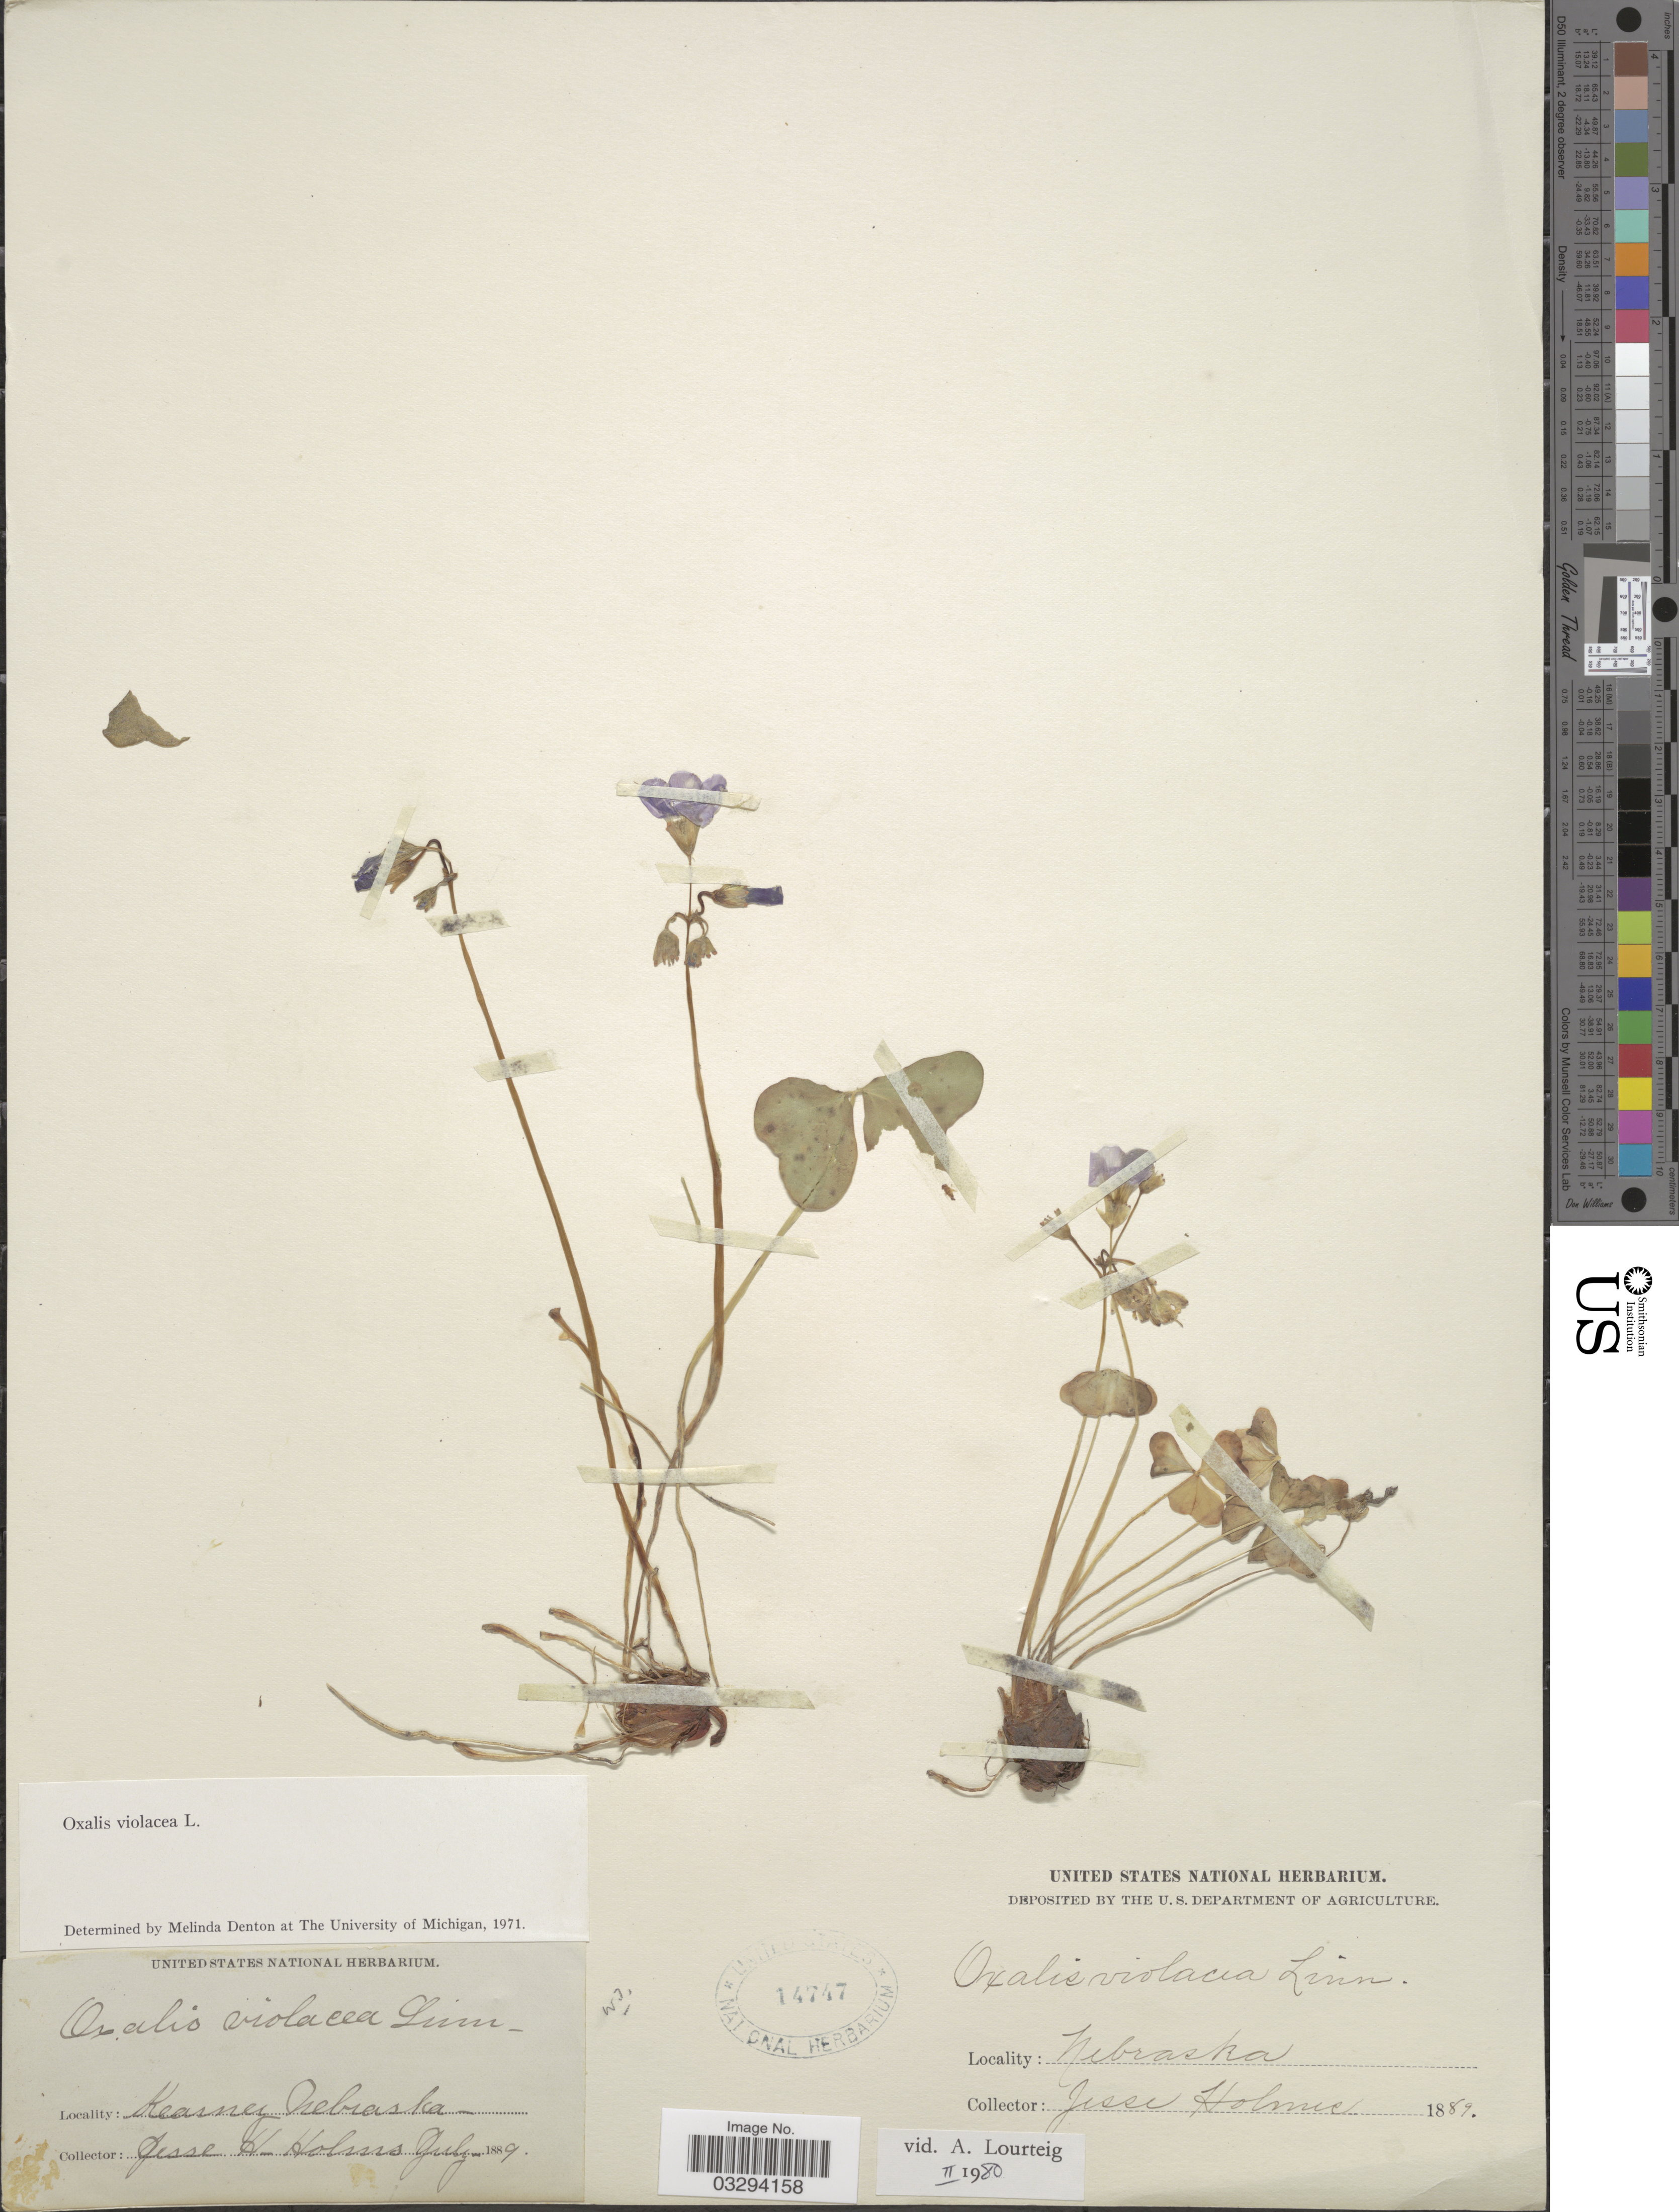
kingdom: Plantae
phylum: Tracheophyta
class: Magnoliopsida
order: Oxalidales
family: Oxalidaceae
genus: Oxalis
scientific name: Oxalis violacea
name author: L.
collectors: J. H. Holms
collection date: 1889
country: United States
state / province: Nebraska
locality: Kearney.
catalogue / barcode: US 14747